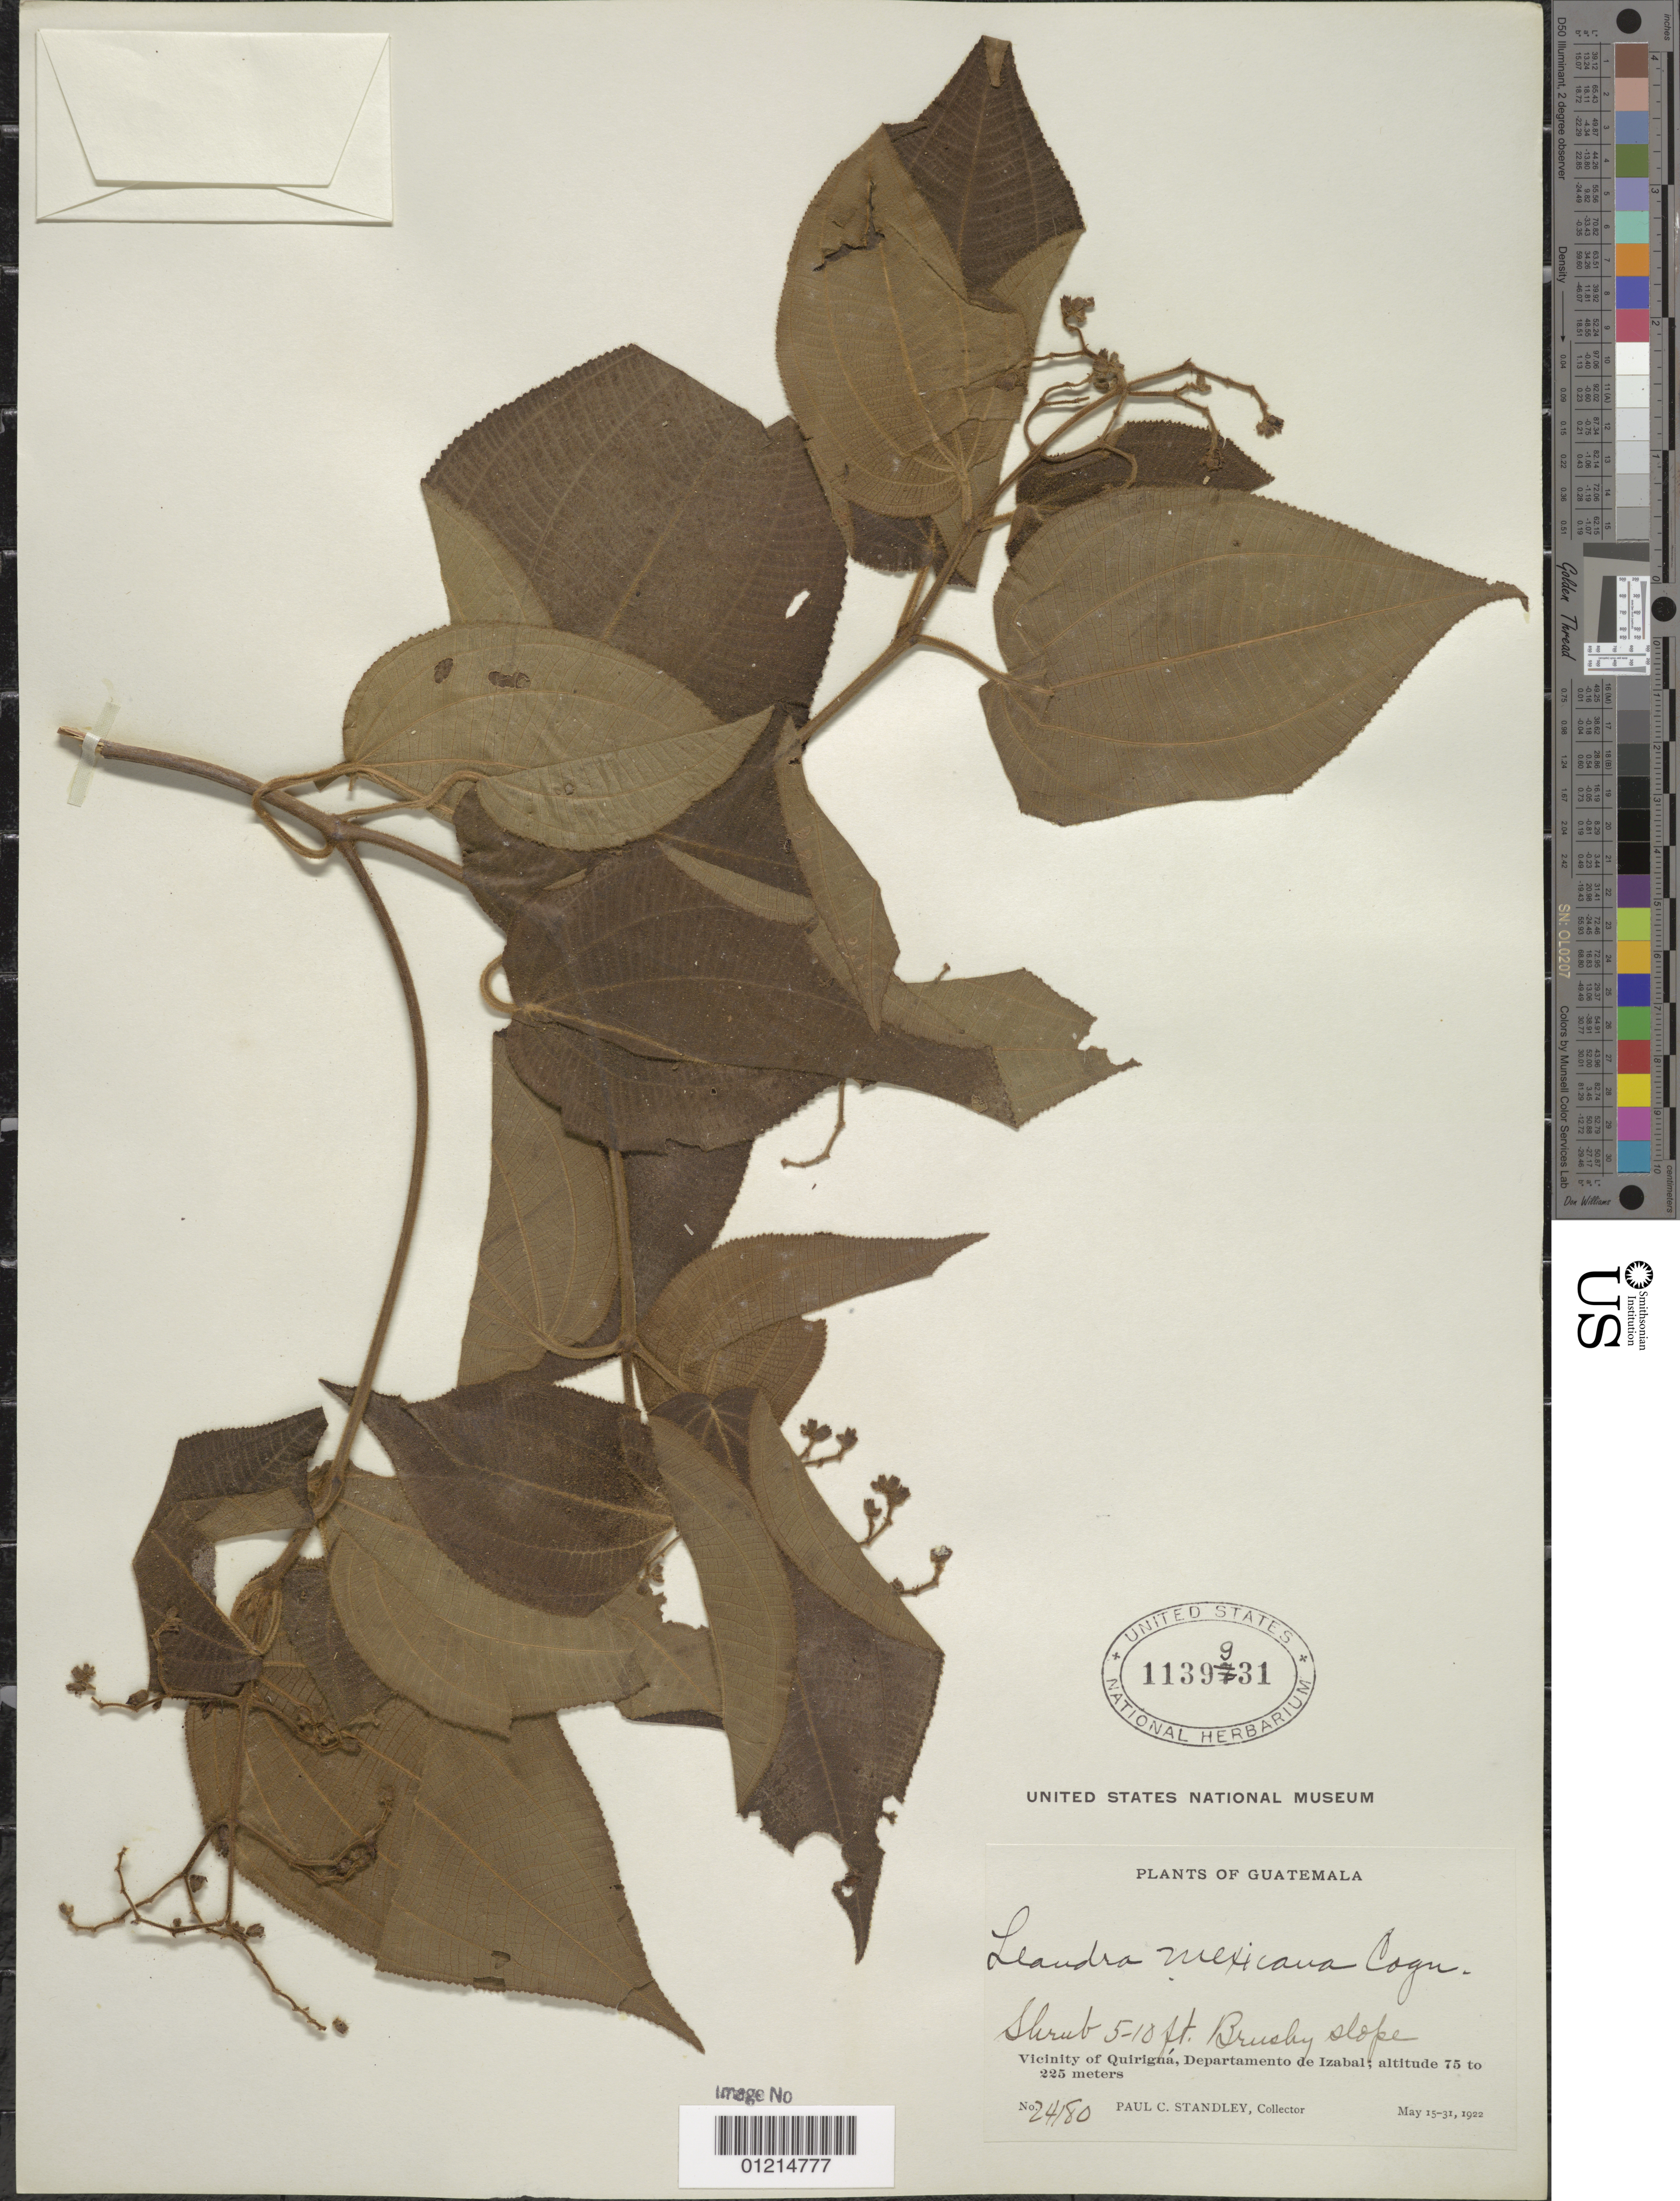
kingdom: Plantae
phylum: Tracheophyta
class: Magnoliopsida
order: Myrtales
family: Melastomataceae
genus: Leandra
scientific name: Leandra mexicana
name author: (Naudin) Cogn.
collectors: P. C. Standley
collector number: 24180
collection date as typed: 15 May 1922 to 31 Mar 1922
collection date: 1922-03-31/1922-05-15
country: Guatemala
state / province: Izabal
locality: Vicinity of Quiriguá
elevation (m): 75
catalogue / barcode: US 1139931